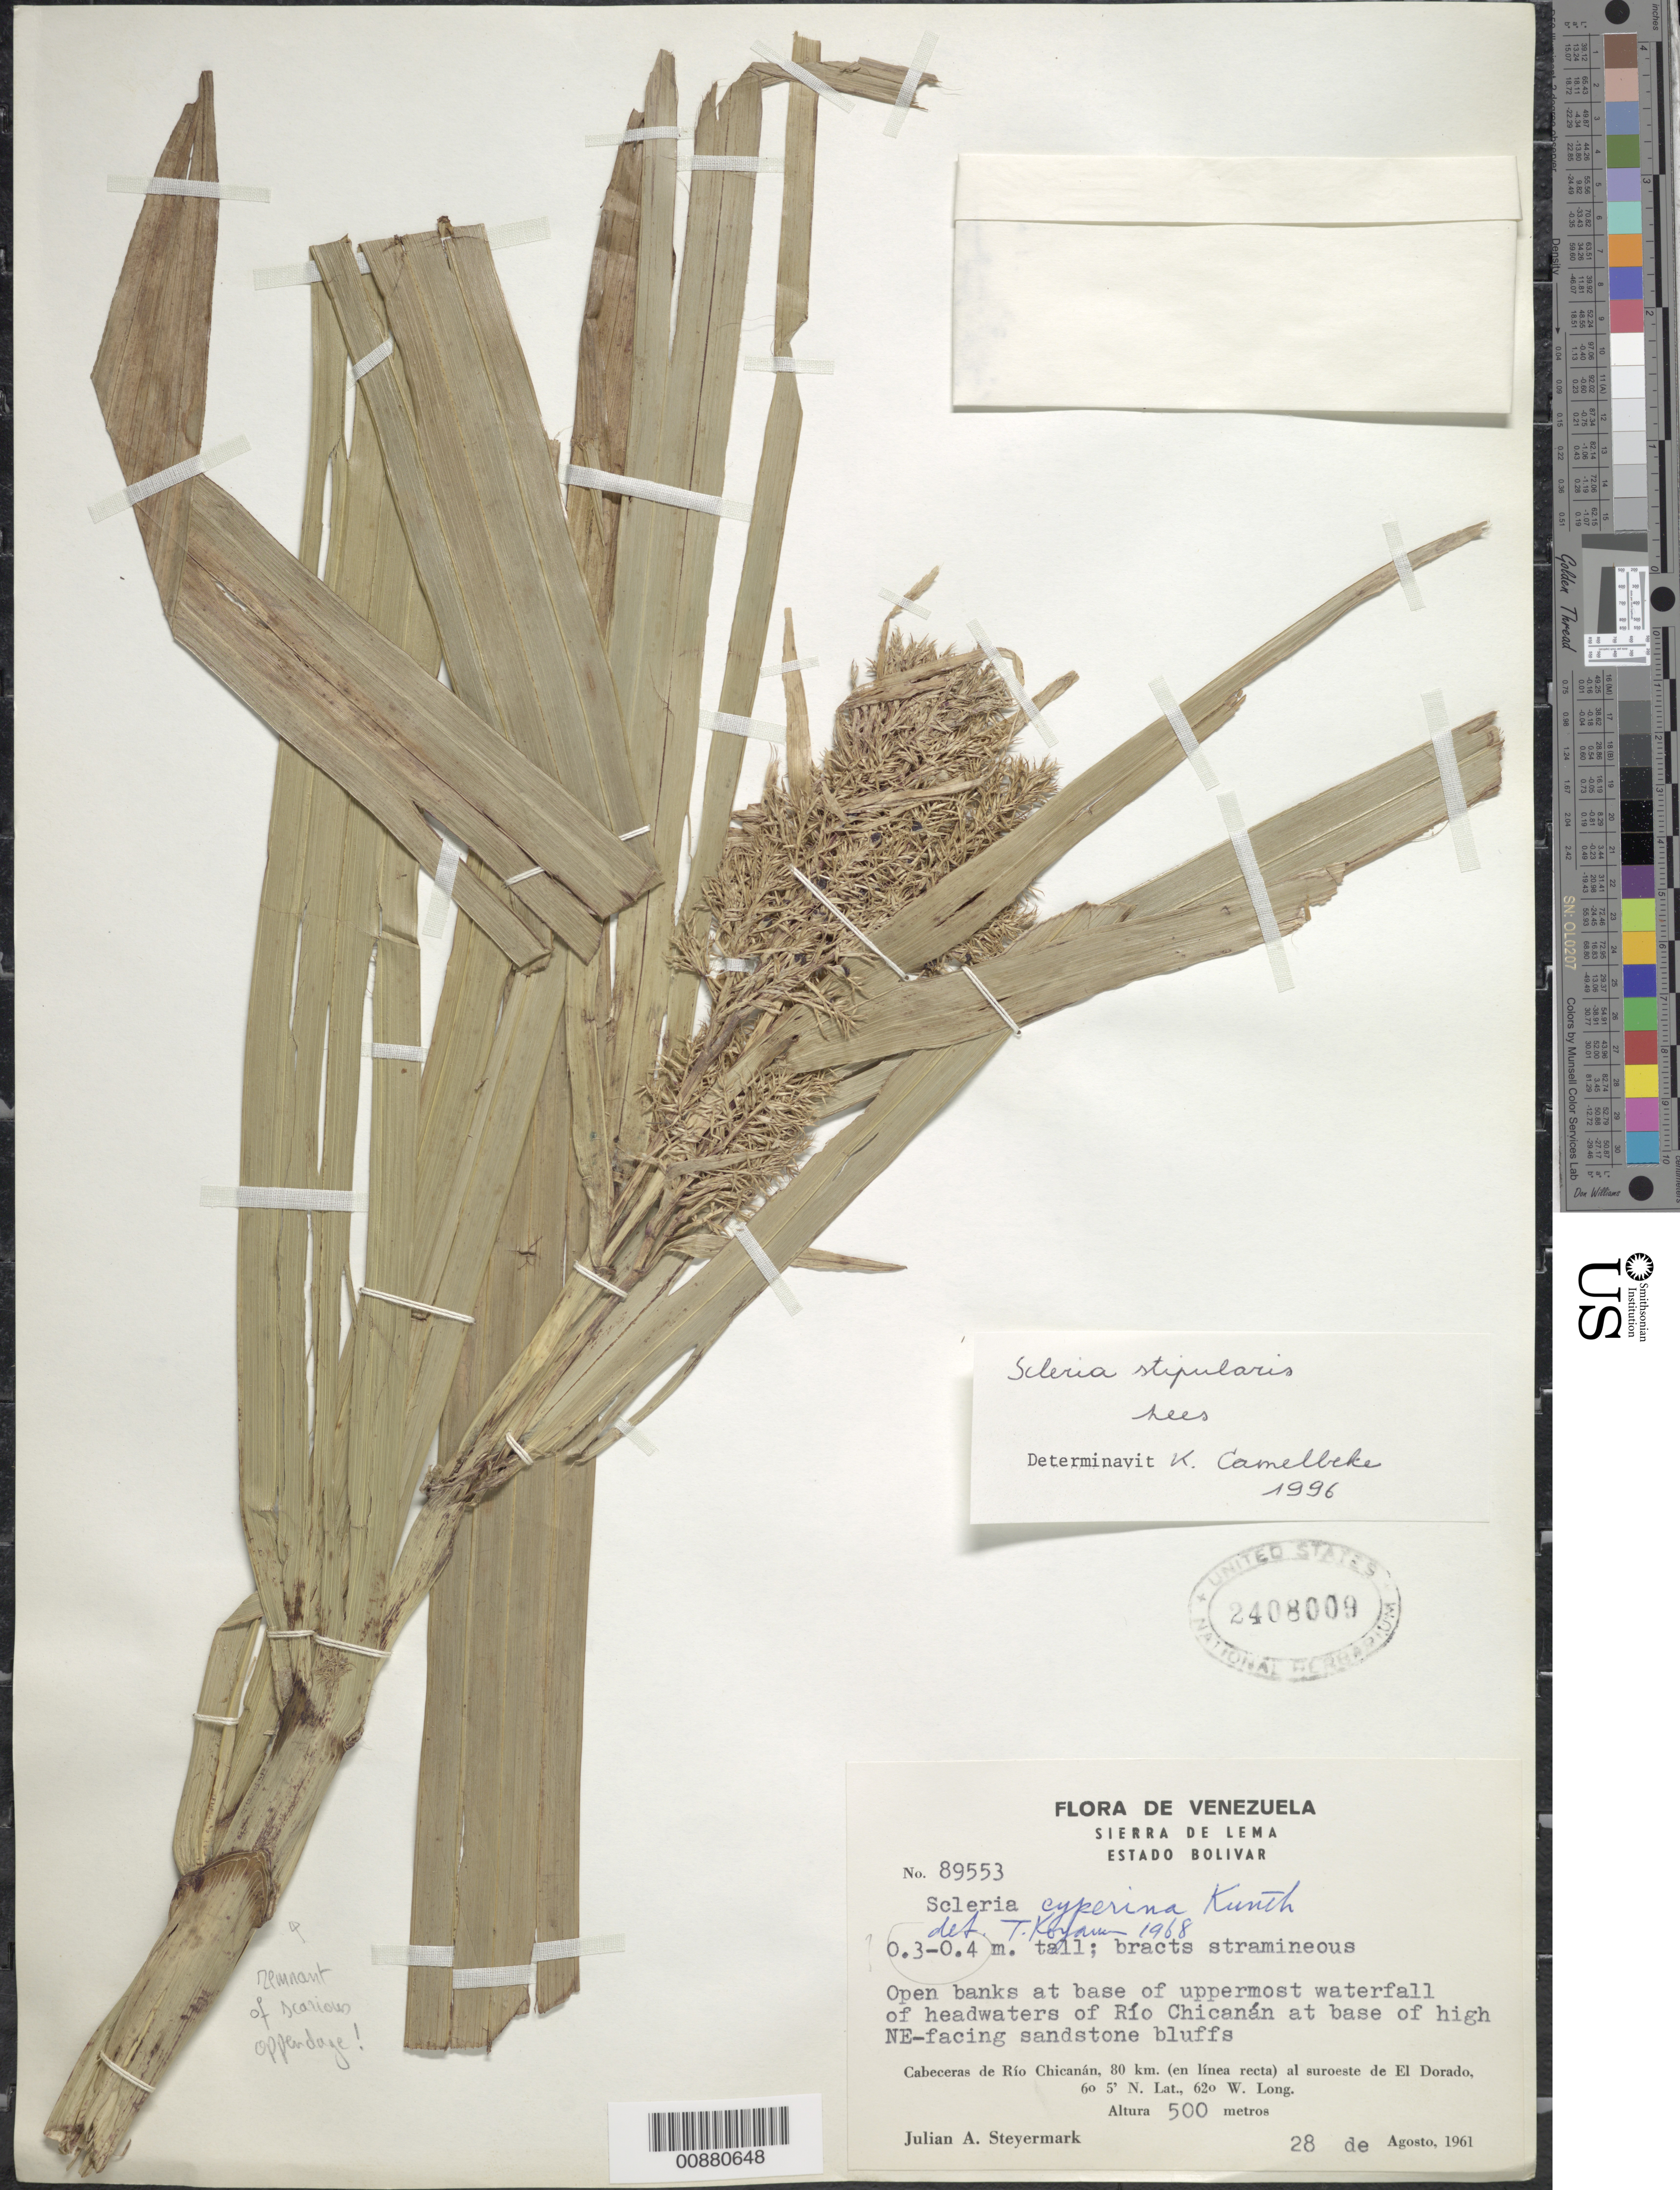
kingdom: Plantae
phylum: Tracheophyta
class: Liliopsida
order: Poales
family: Cyperaceae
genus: Scleria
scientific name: Scleria stipularis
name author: Nees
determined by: Camelbeke, K.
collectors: J. Steyermark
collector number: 89553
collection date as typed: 28-Aug-61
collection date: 1961-08-28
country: Venezuela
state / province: Bolívar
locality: Sierra de Lema, Cabeceras de Río Chicanán, 80 km in straight line to SW of El Dorado, headwaters of Río Chicanán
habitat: Open banks at base of uppermost waterfall, base of high NE-facing sandstone bluffs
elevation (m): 500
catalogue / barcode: US 2408009